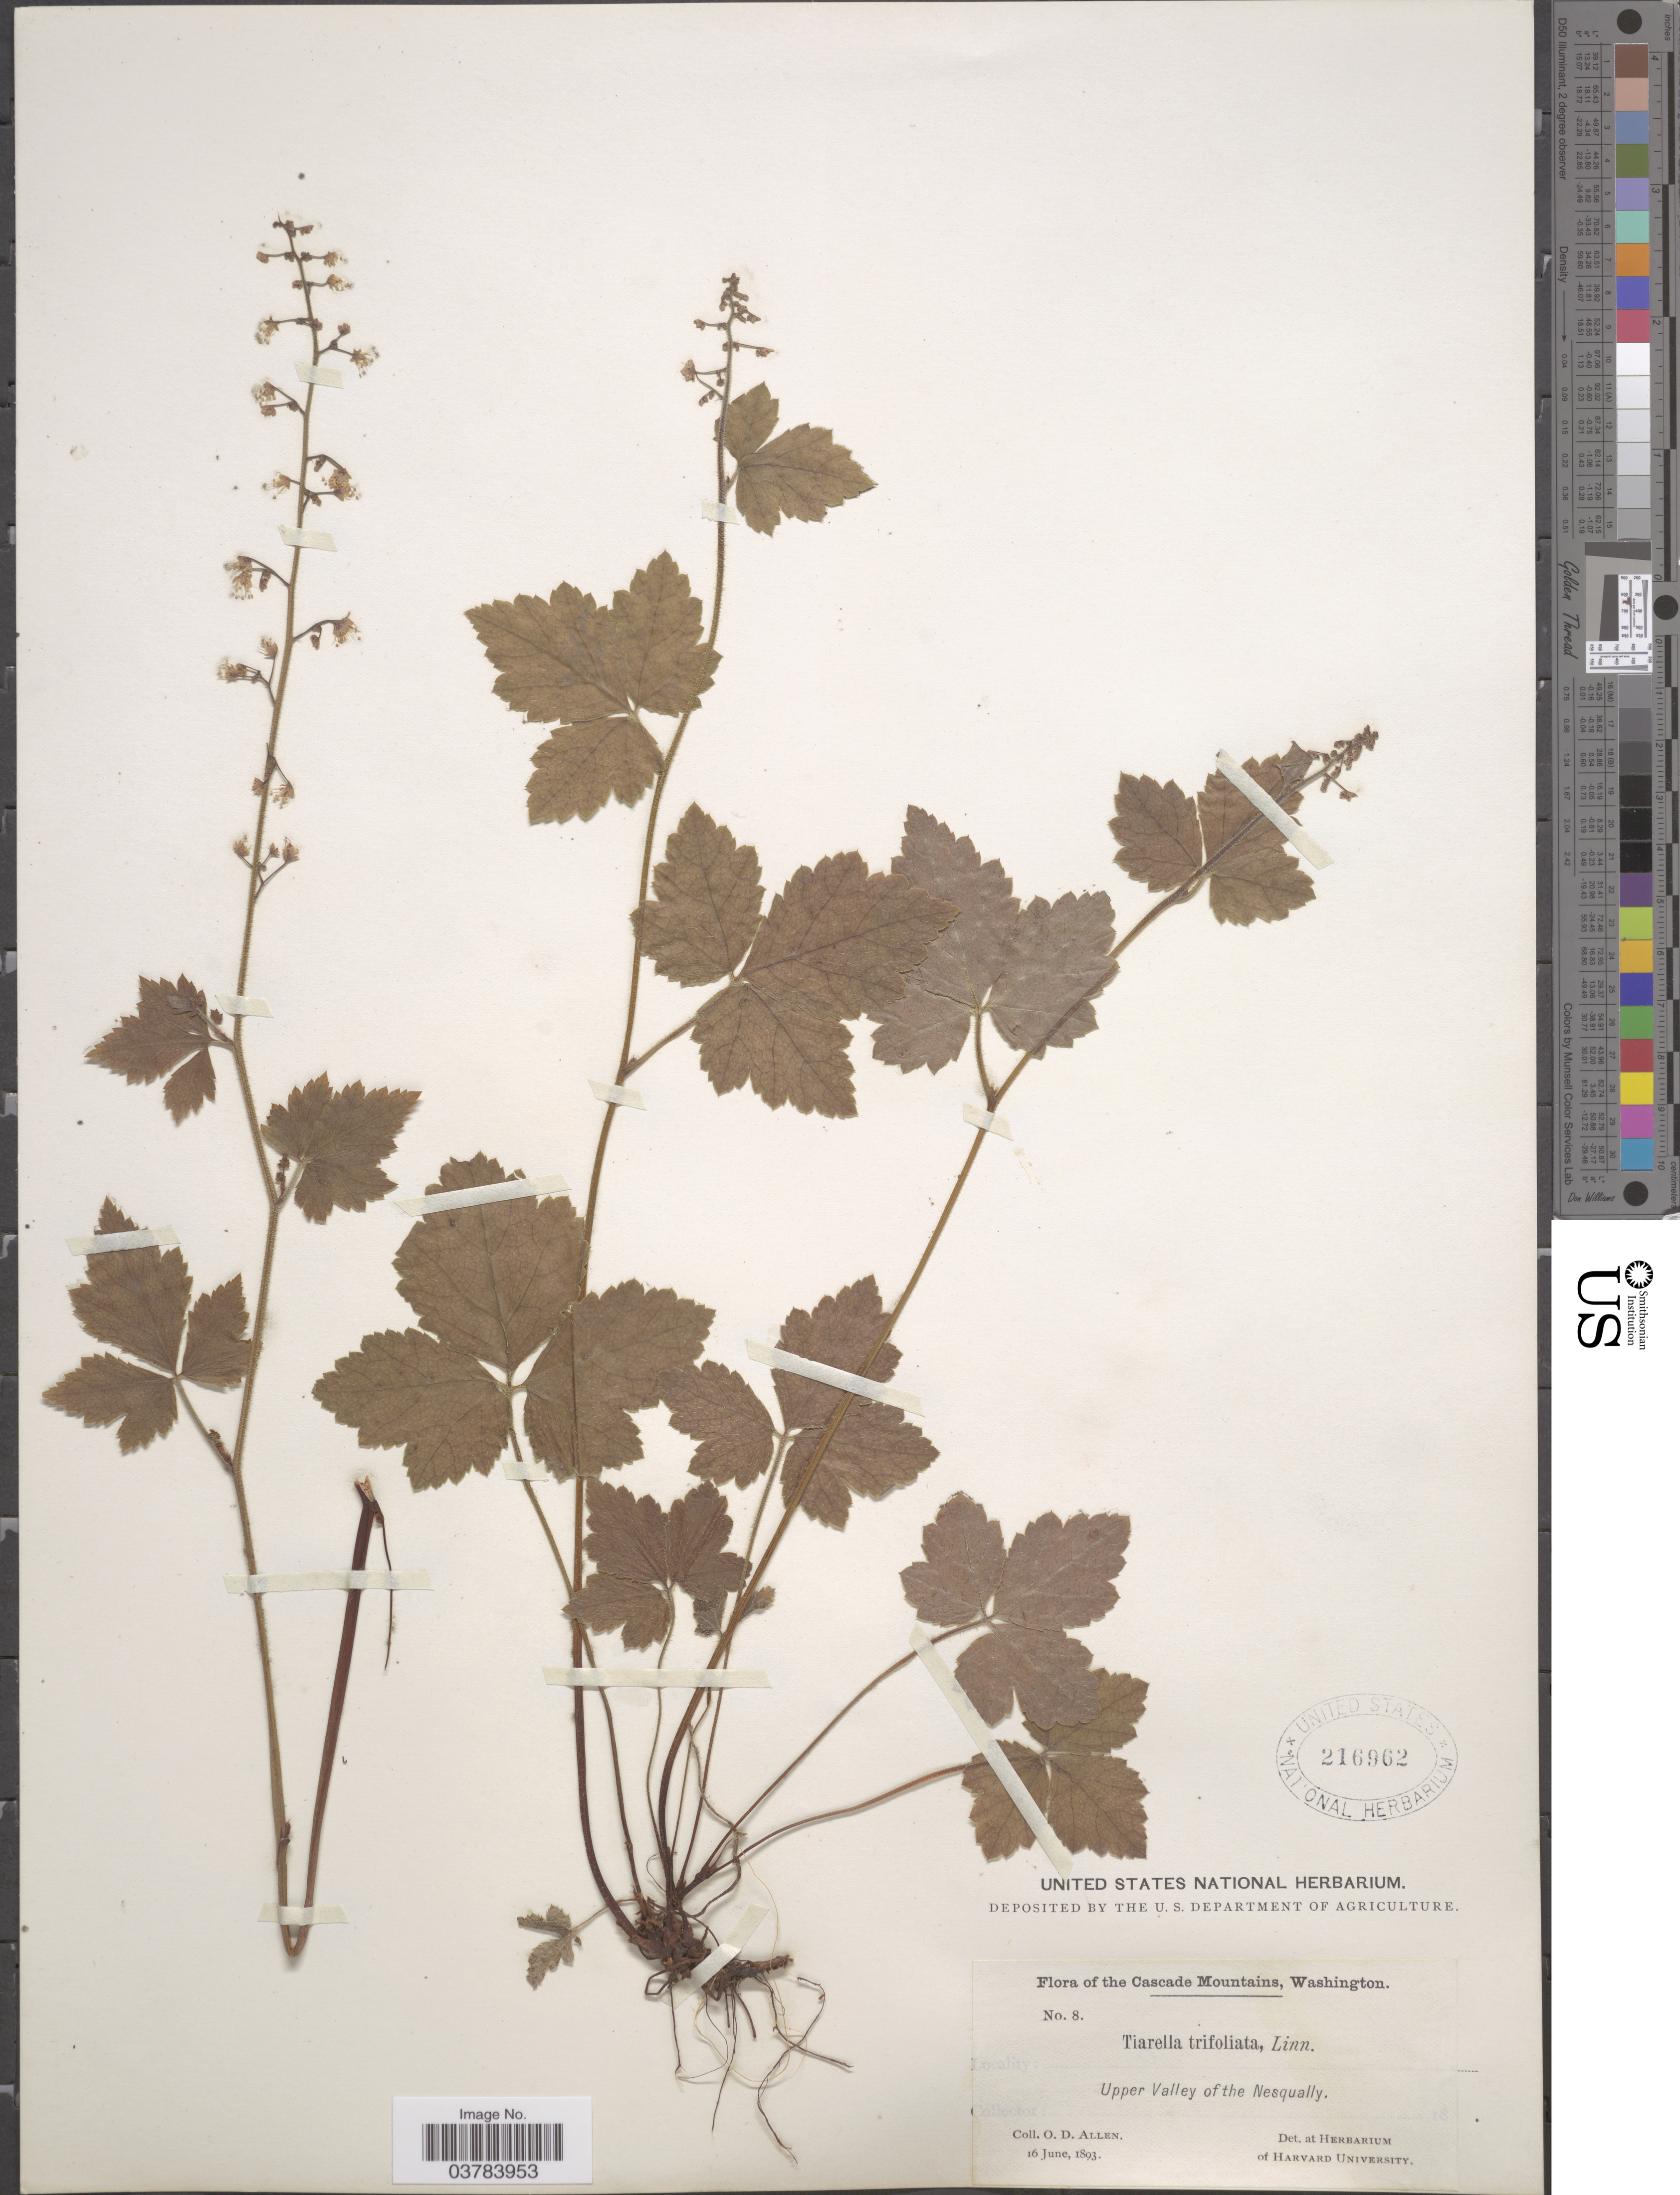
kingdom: Plantae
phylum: Tracheophyta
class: Magnoliopsida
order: Saxifragales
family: Saxifragaceae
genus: Tiarella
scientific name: Tiarella trifoliata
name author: L.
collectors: O. D. Allen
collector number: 8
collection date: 1893-06-16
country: United States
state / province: Washington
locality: The Cascade Mountains. Upper Valley of the Nesqually.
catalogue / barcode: US 216962